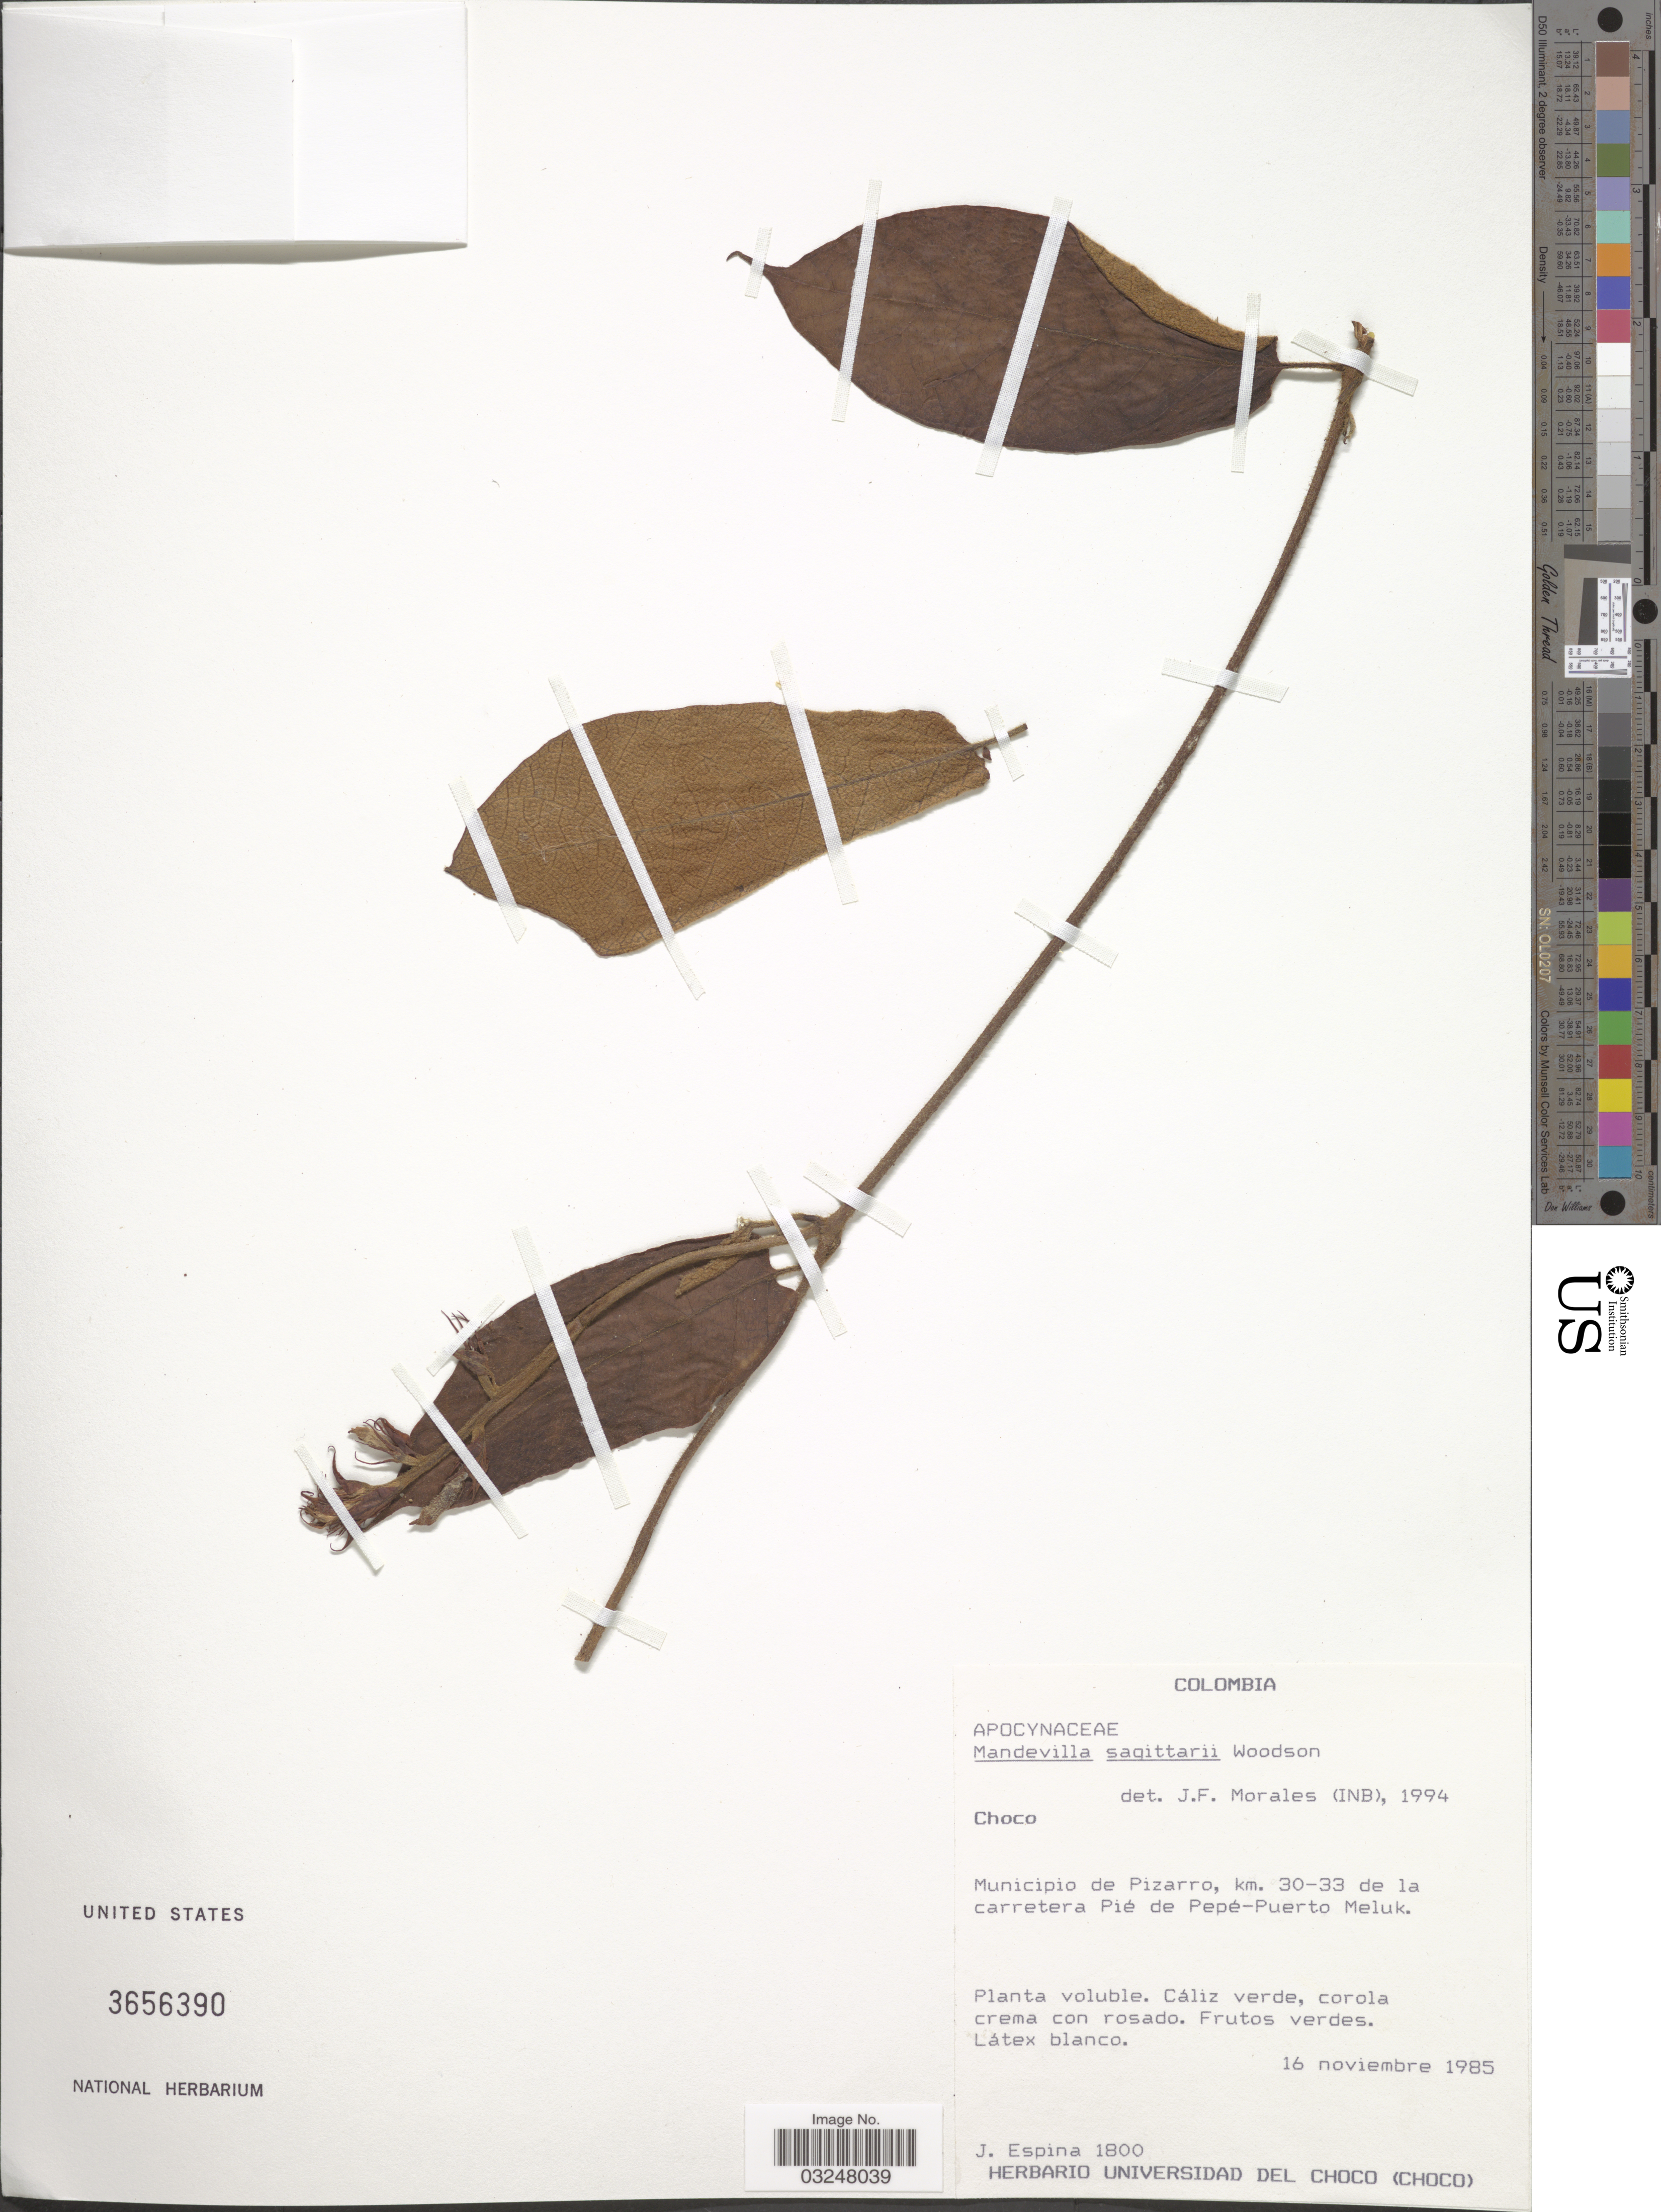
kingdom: Plantae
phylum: Tracheophyta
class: Magnoliopsida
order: Gentianales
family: Apocynaceae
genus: Mandevilla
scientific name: Mandevilla sagittarii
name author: Woodson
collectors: J. Espina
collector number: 1800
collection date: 1985-11-16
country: Colombia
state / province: Chocó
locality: Municipio de Pizarro, km. 30-33 de la carretera Pié de Pepé-Puerto Meluk.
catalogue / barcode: US 3656390